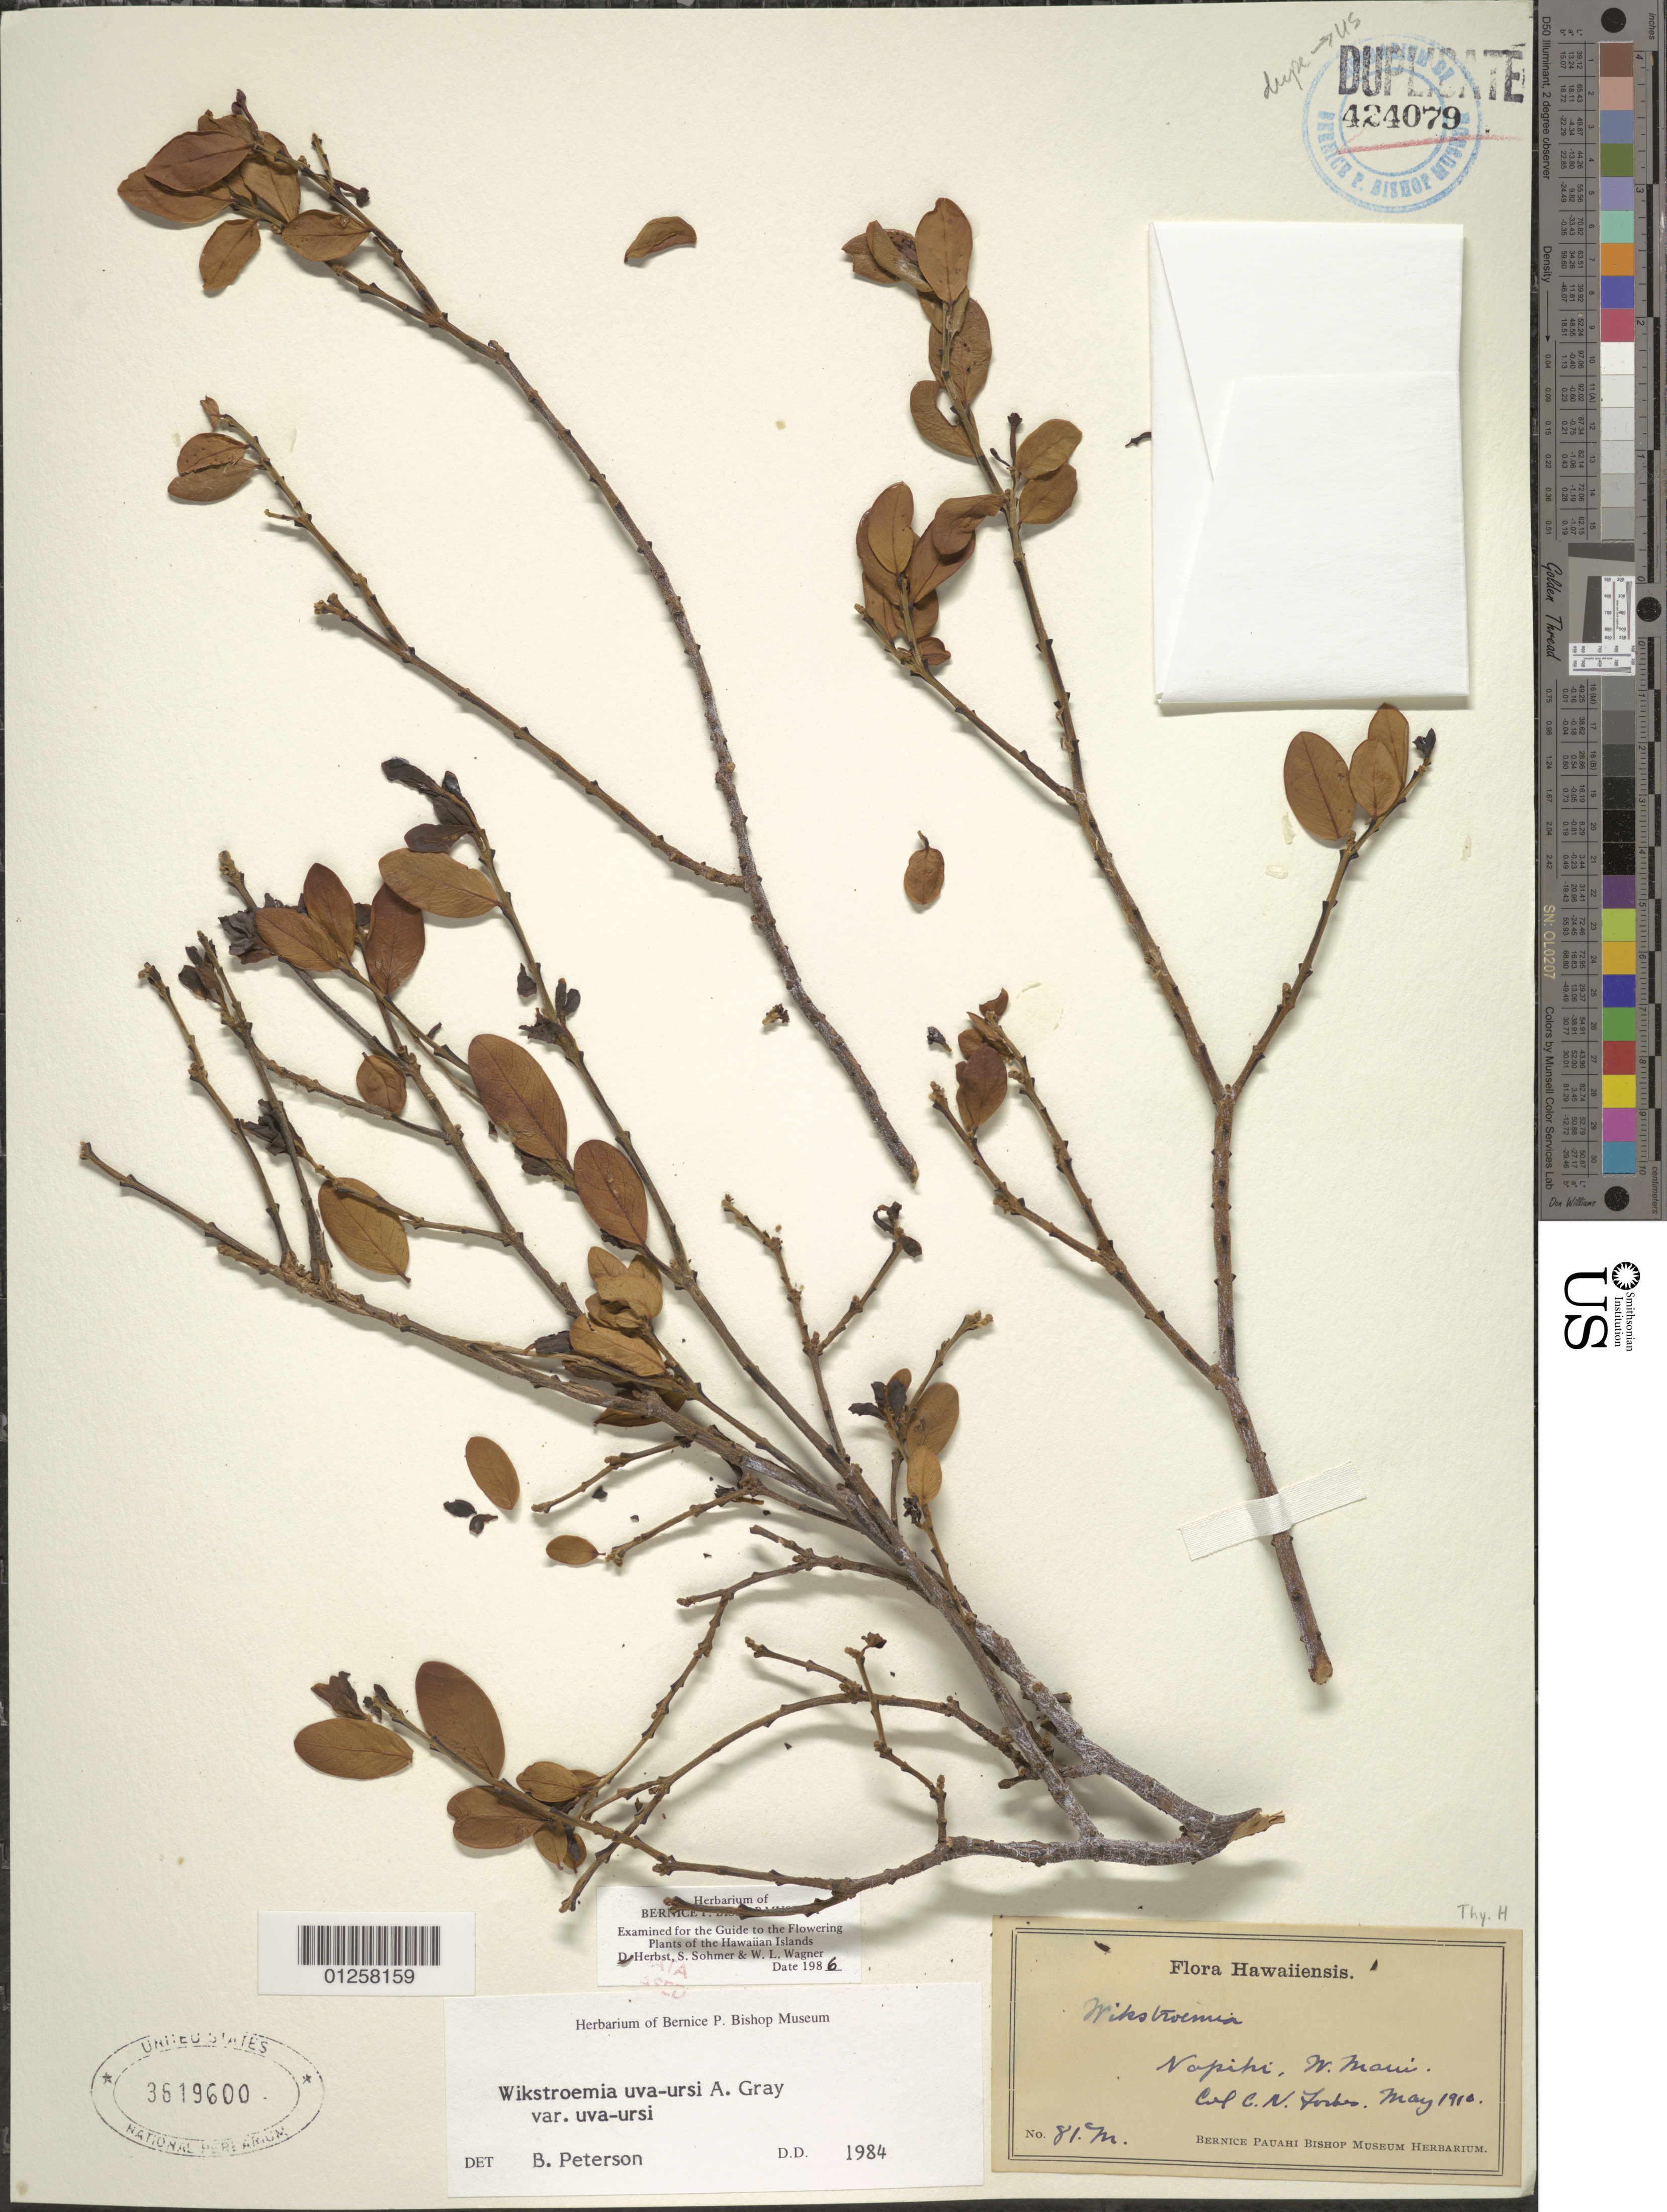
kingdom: Plantae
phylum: Tracheophyta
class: Magnoliopsida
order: Malvales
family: Thymelaeaceae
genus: Wikstroemia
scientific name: Wikstroemia uva-ursi var. uva-ursi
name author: A. Gray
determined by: Peterson, B.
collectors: C. N. Forbes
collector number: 81.M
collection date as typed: May 1910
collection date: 1910-05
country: United States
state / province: Hawaii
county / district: Maui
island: Maui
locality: Napili, W Maui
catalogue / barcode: US 3619600